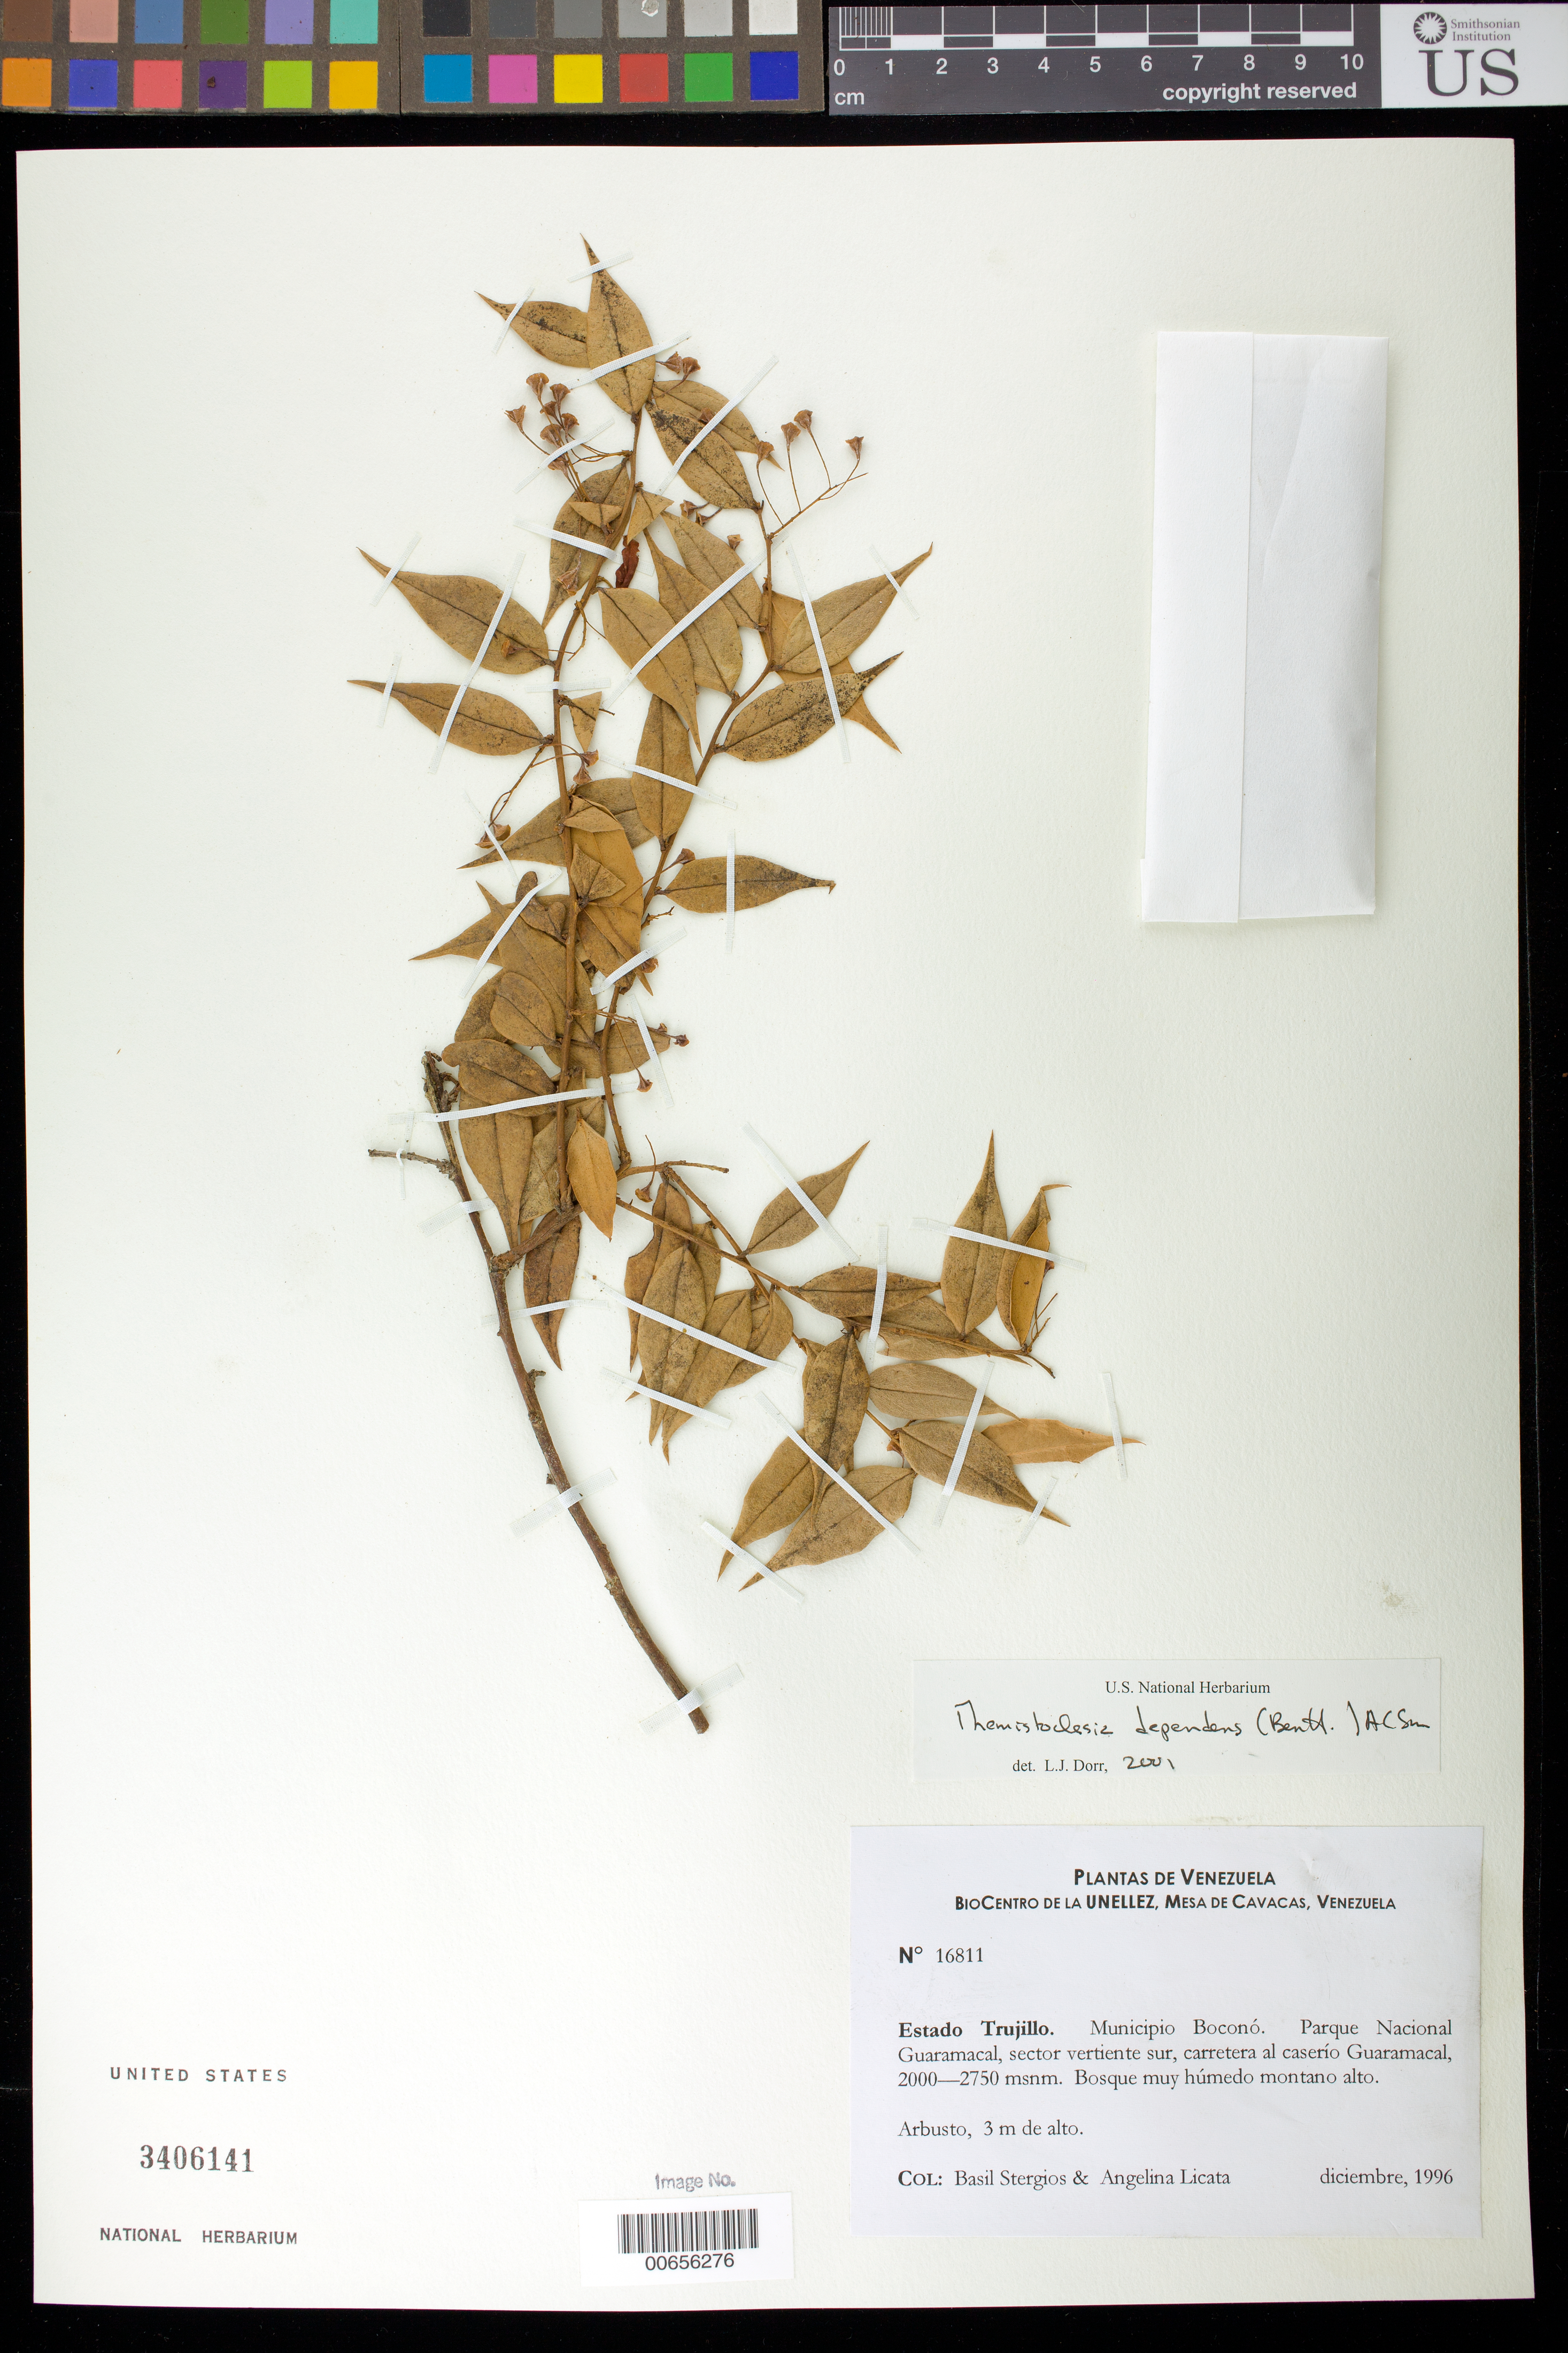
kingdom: Plantae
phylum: Tracheophyta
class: Magnoliopsida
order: Ericales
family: Ericaceae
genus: Themistoclesia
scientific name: Themistoclesia dependens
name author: (Benth.) A.C. Sm.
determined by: Dorr, L. J., (BOT), Smithsonian Institution - National Museum of Natural History (UNITED STATES)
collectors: B. G. Stergios & A. Licata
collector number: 16811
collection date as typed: Dec 1996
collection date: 1996-12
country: Venezuela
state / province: Trujillo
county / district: Boconó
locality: Parque Nacional Guaramacal, vertiente S, carretera Guaramacal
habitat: Bosque muy húmedo montano alto.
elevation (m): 2000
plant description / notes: CTES, PORT, US, VEN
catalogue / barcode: US 3406141